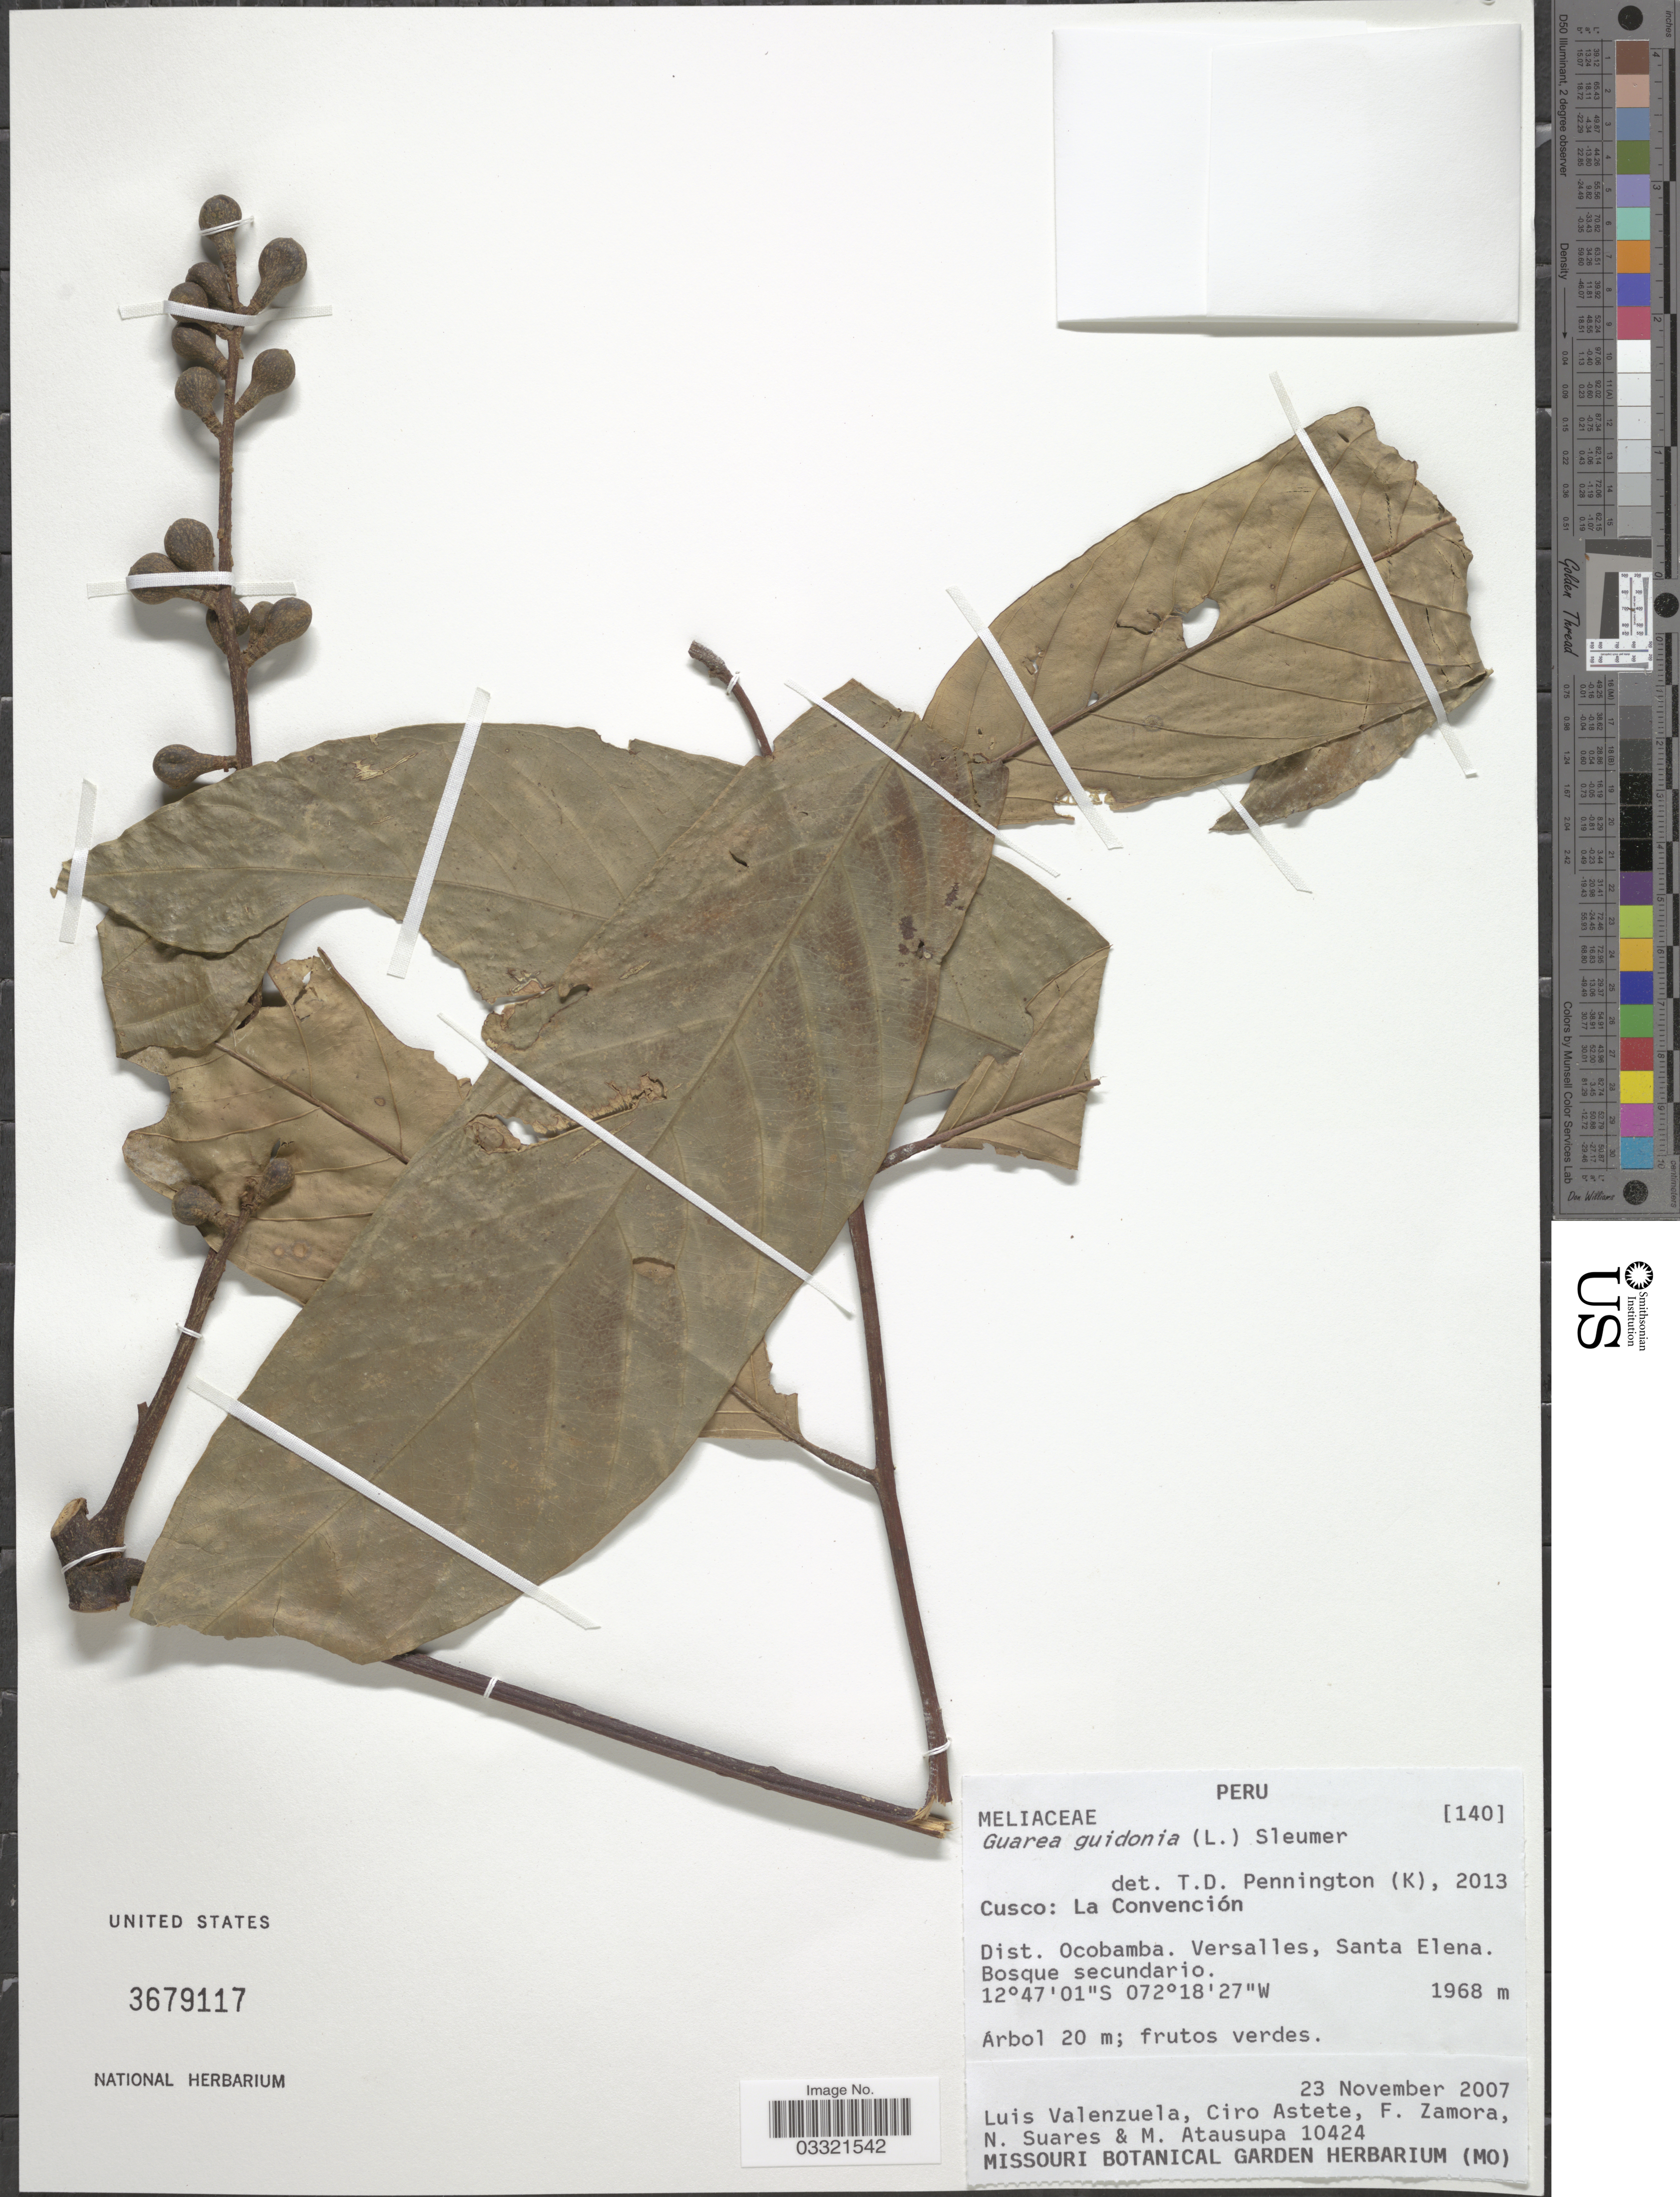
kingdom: Plantae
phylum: Tracheophyta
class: Magnoliopsida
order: Sapindales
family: Meliaceae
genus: Guarea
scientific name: Guarea guidonia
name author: (L.) Sleumer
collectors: L. Valenzuela, C. Astete, F. Zamora, N. Suares & M. Atausupa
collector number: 10424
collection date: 2007-11-23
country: Peru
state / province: Cusco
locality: La Convención. Dist. Ocobamba. Versalles, Santa Elena.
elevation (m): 1968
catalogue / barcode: US 3679117